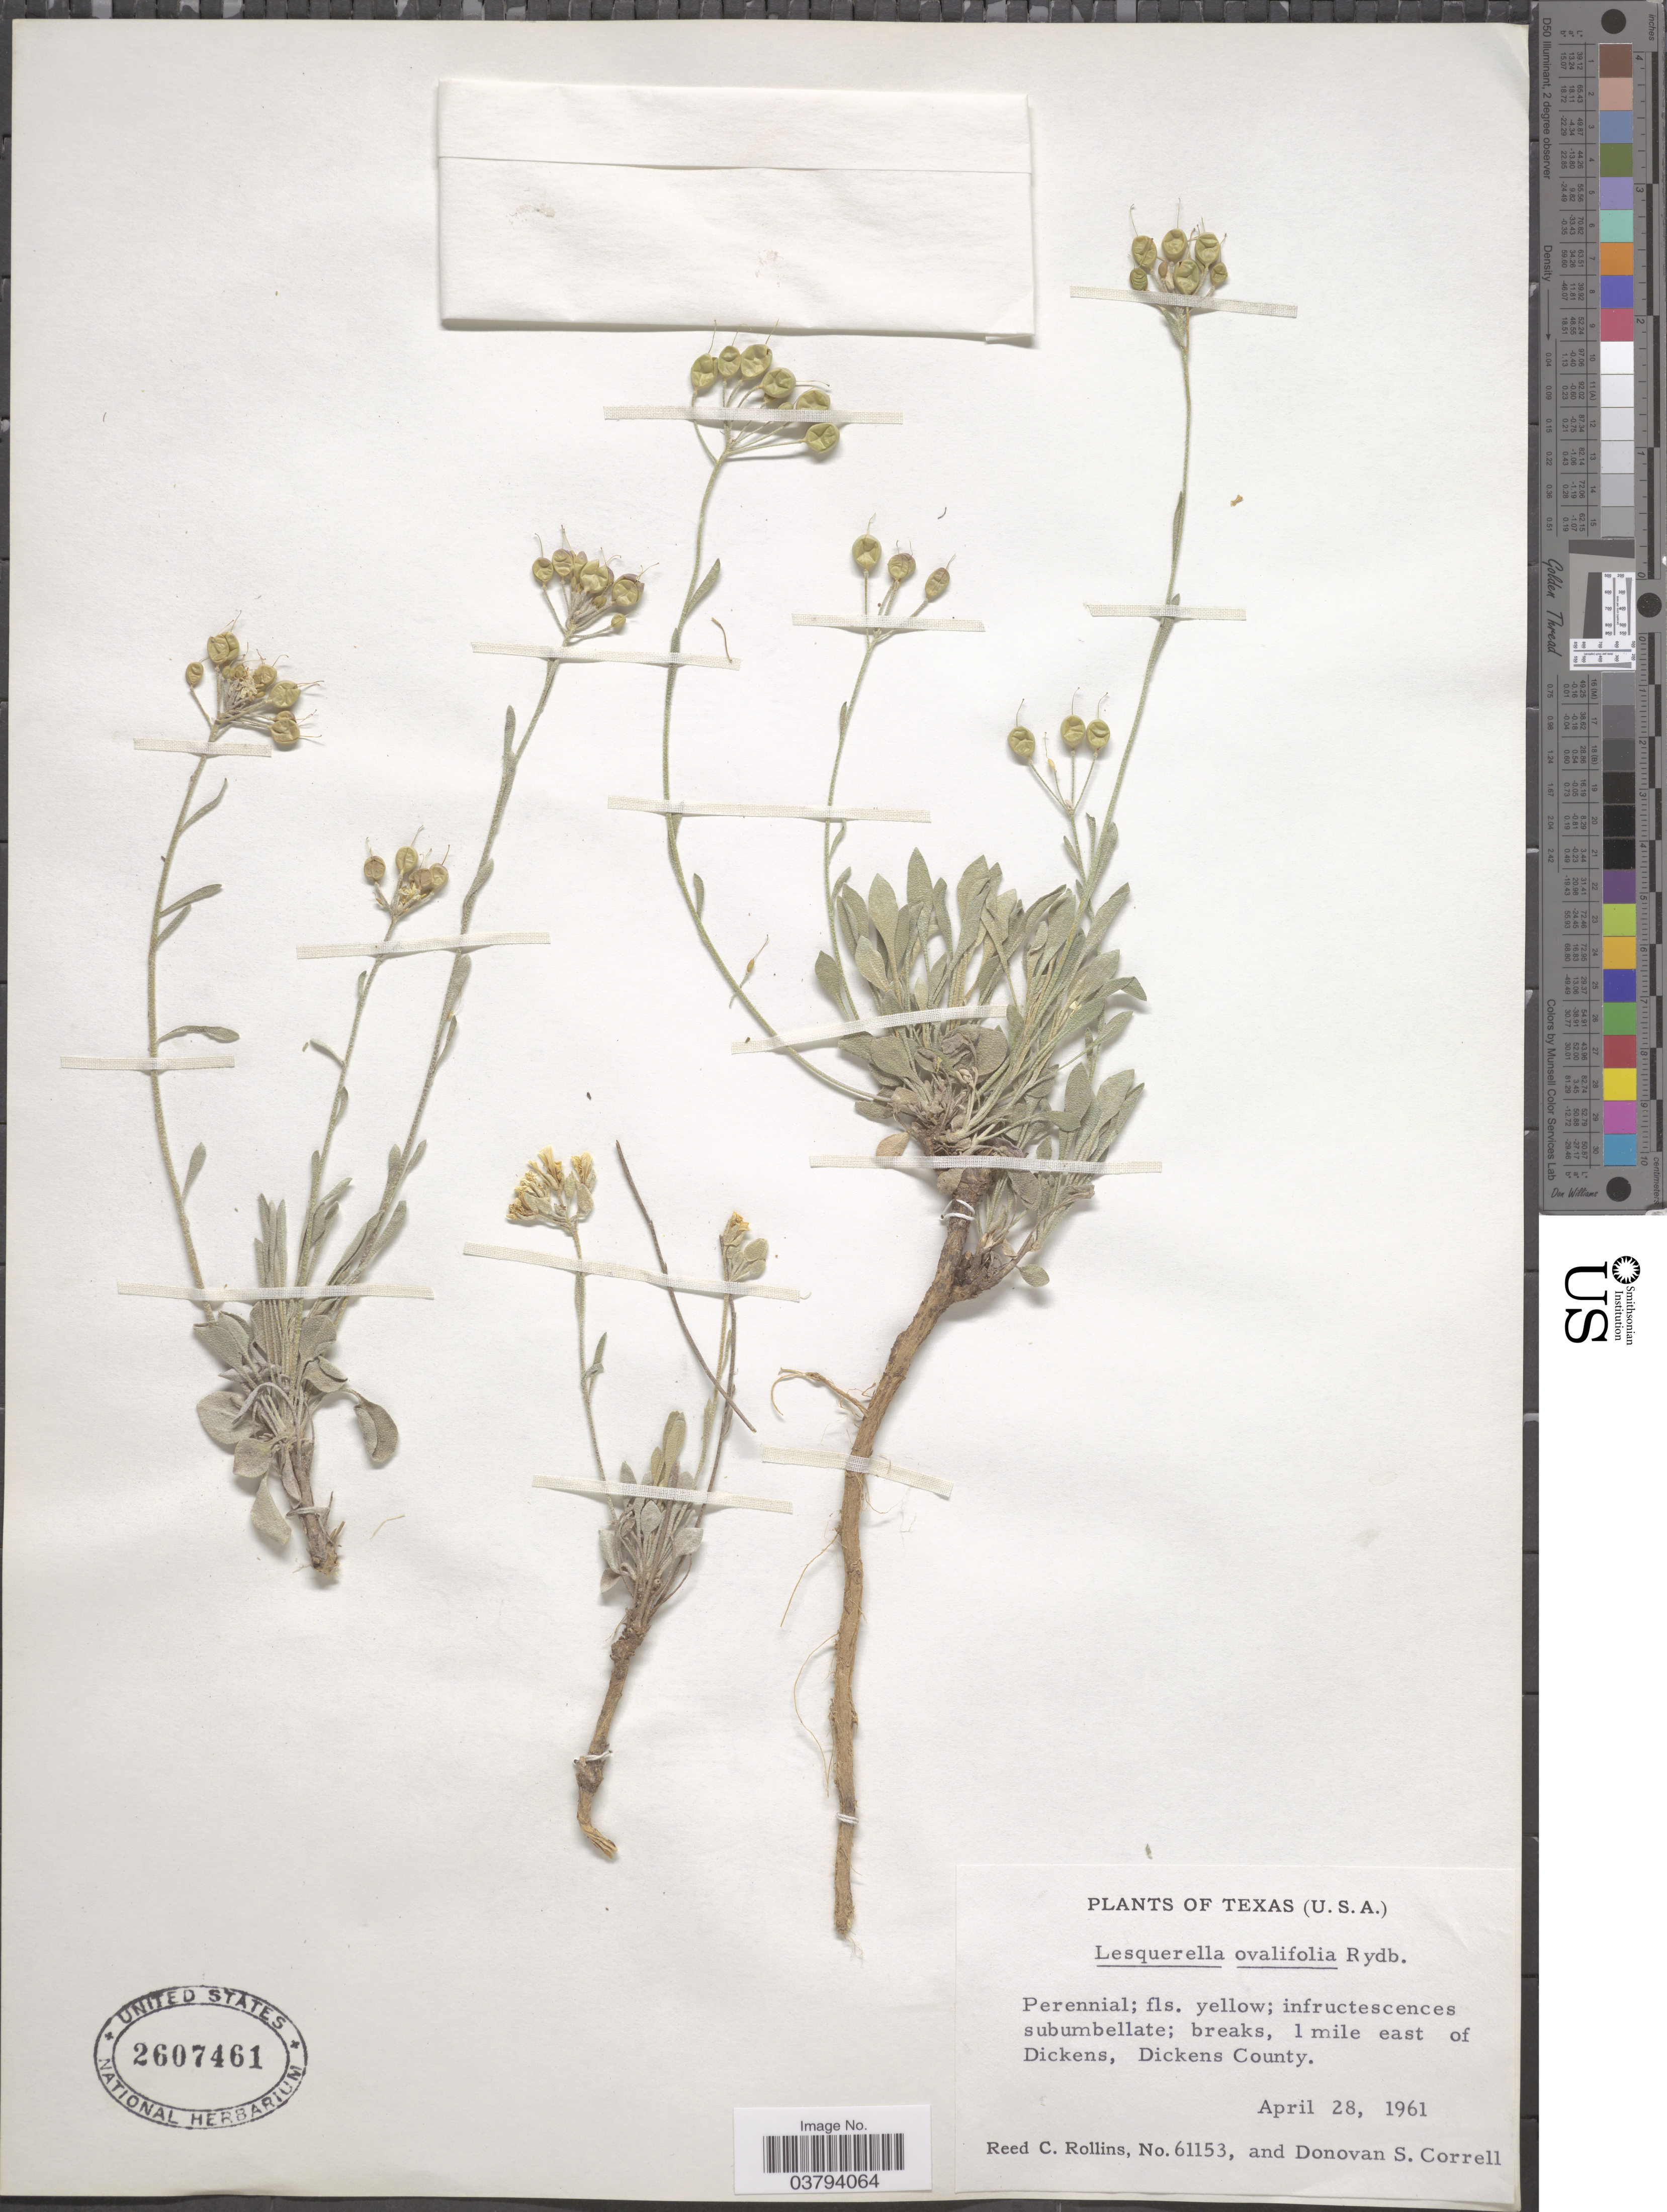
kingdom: Plantae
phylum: Tracheophyta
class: Magnoliopsida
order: Brassicales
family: Brassicaceae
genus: Lesquerella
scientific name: Lesquerella ovalifolia subsp. ovalifolia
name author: Rydb. ex Britton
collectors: R. C. Rollins & D. S. Correll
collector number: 61153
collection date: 1961-04-28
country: United States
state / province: Texas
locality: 1 mile east of Dickens, Dickens County.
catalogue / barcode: US 2607461